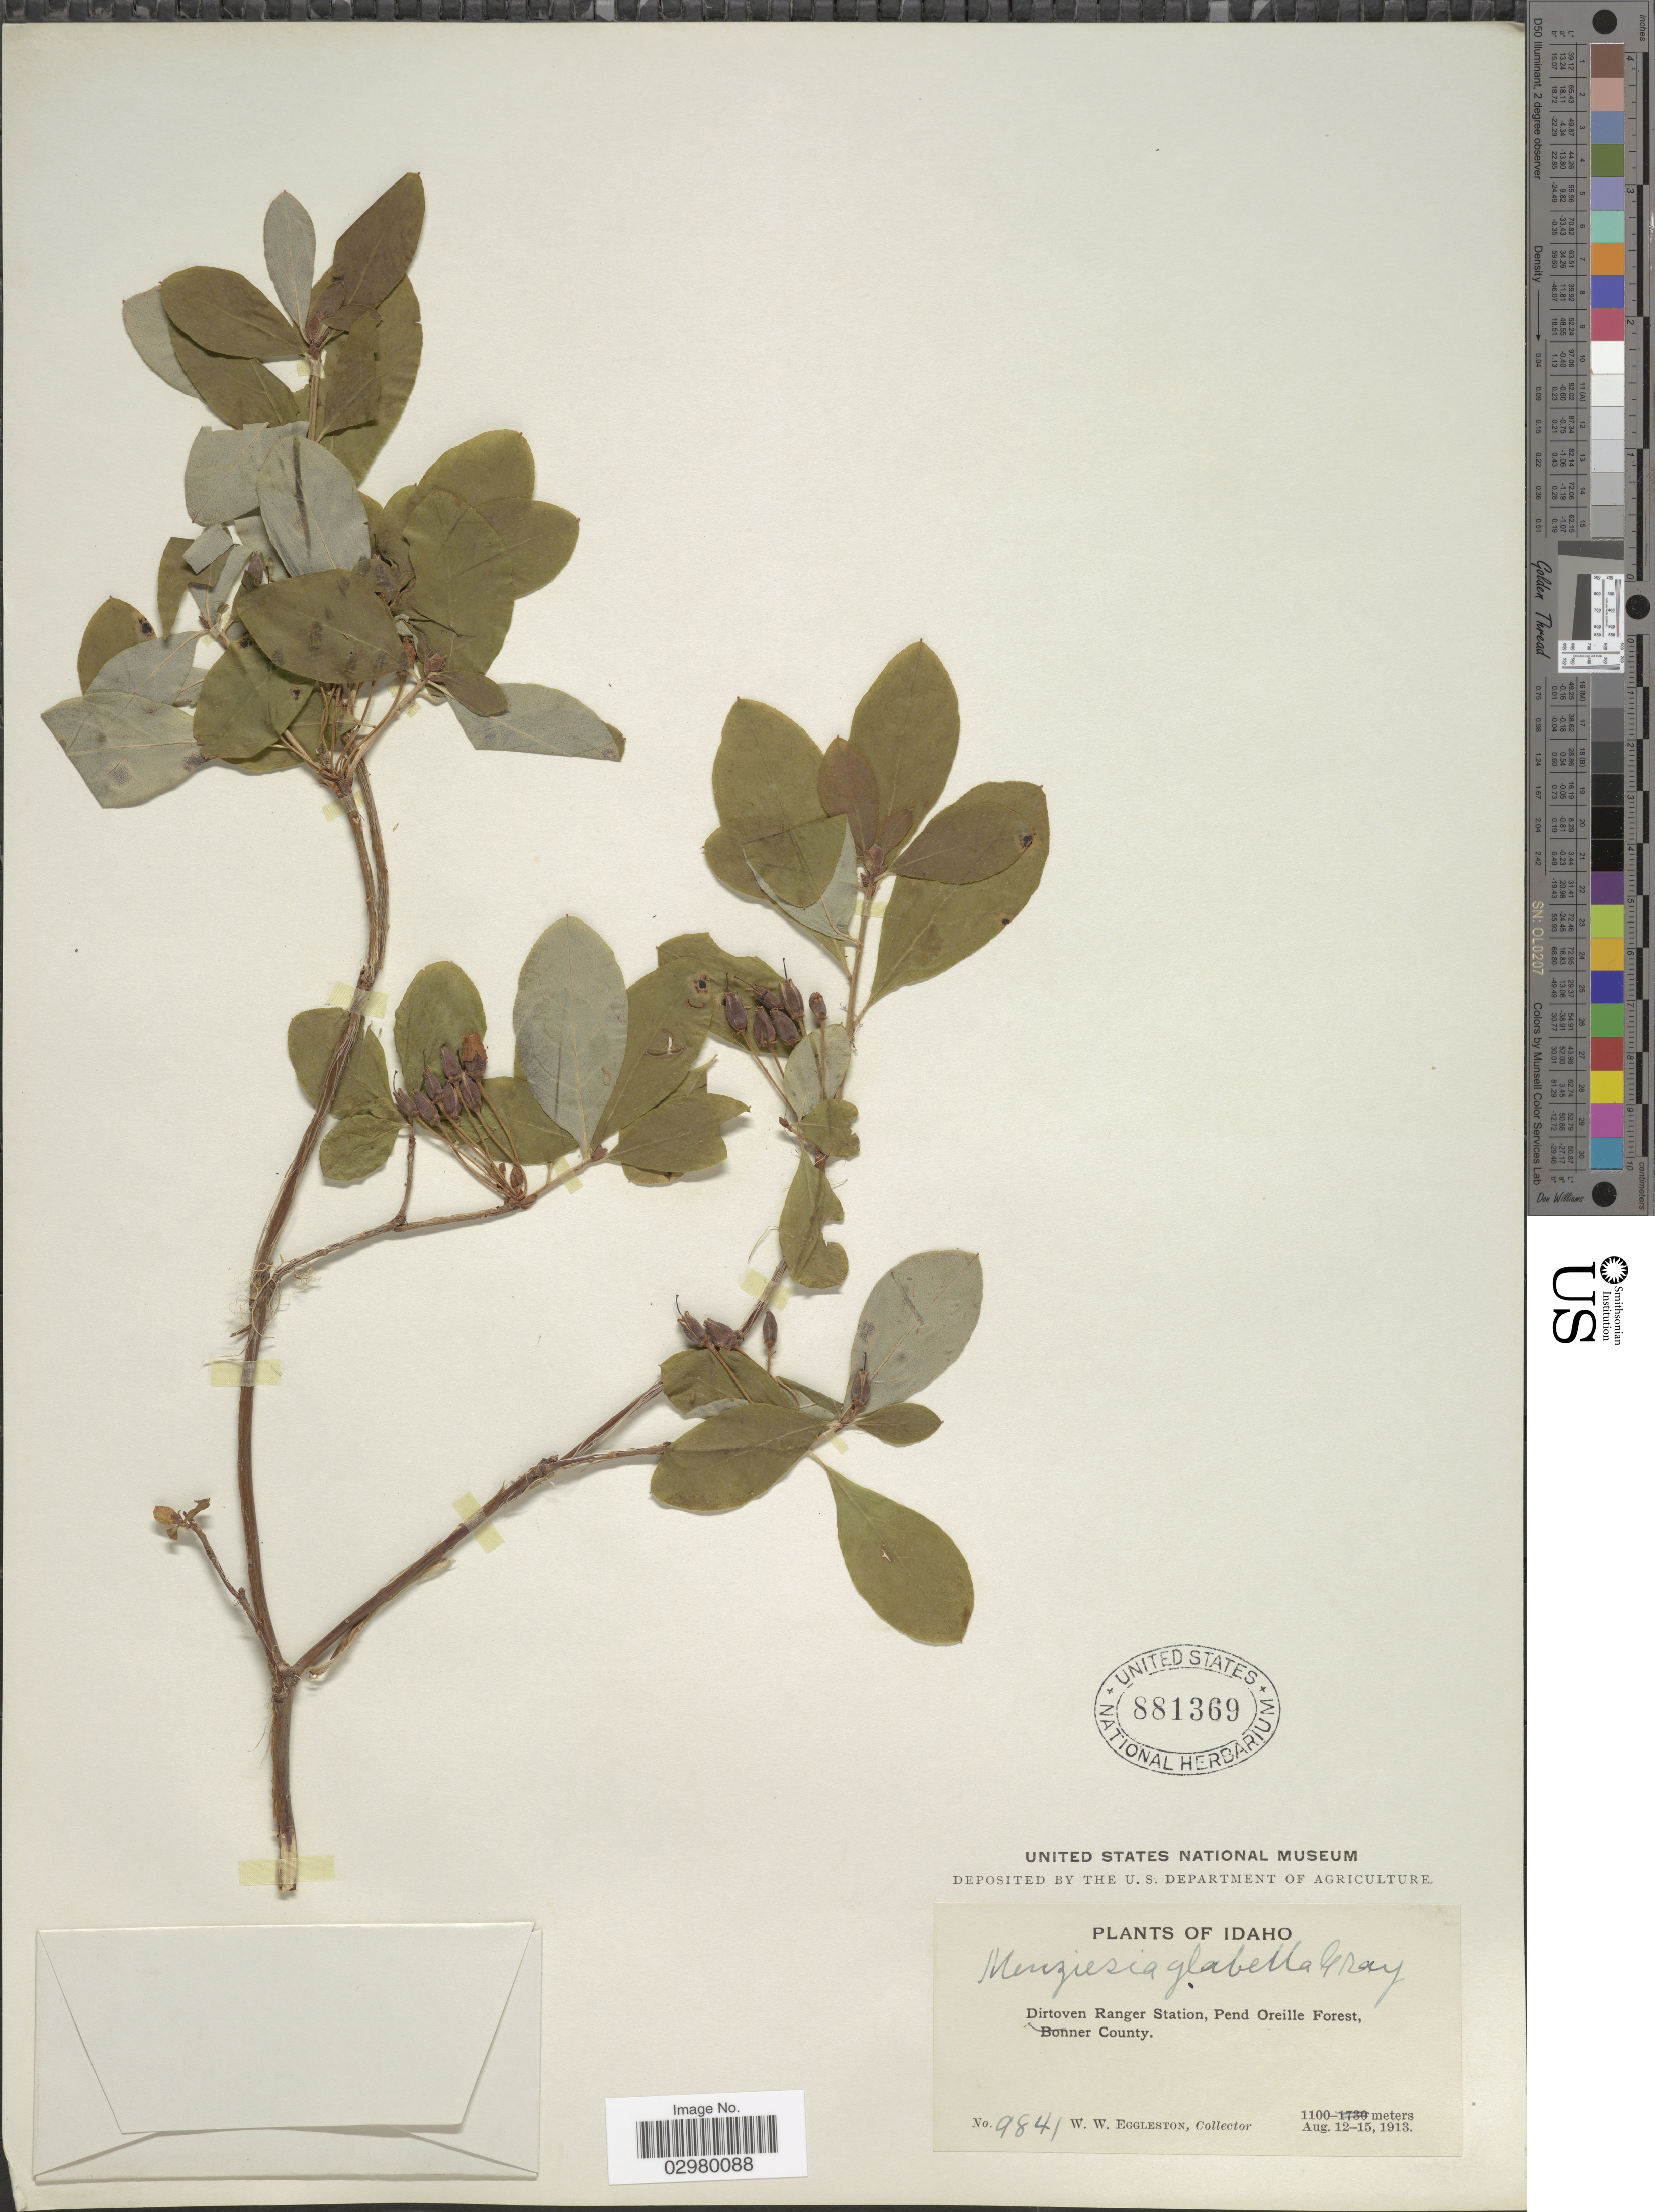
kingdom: Plantae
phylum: Tracheophyta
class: Magnoliopsida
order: Ericales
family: Ericaceae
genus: Menziesia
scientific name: Menziesia ferruginea subsp. glabella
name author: (A. Gray) Calder & Roy L. Taylor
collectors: W. W. Eggleston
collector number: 9841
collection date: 1913-08-12/1913-08-15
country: United States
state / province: Idaho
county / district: Bonner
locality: Dirtoven Ranger Station, Pend Oreille Forest.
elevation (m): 1100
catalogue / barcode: US 881369